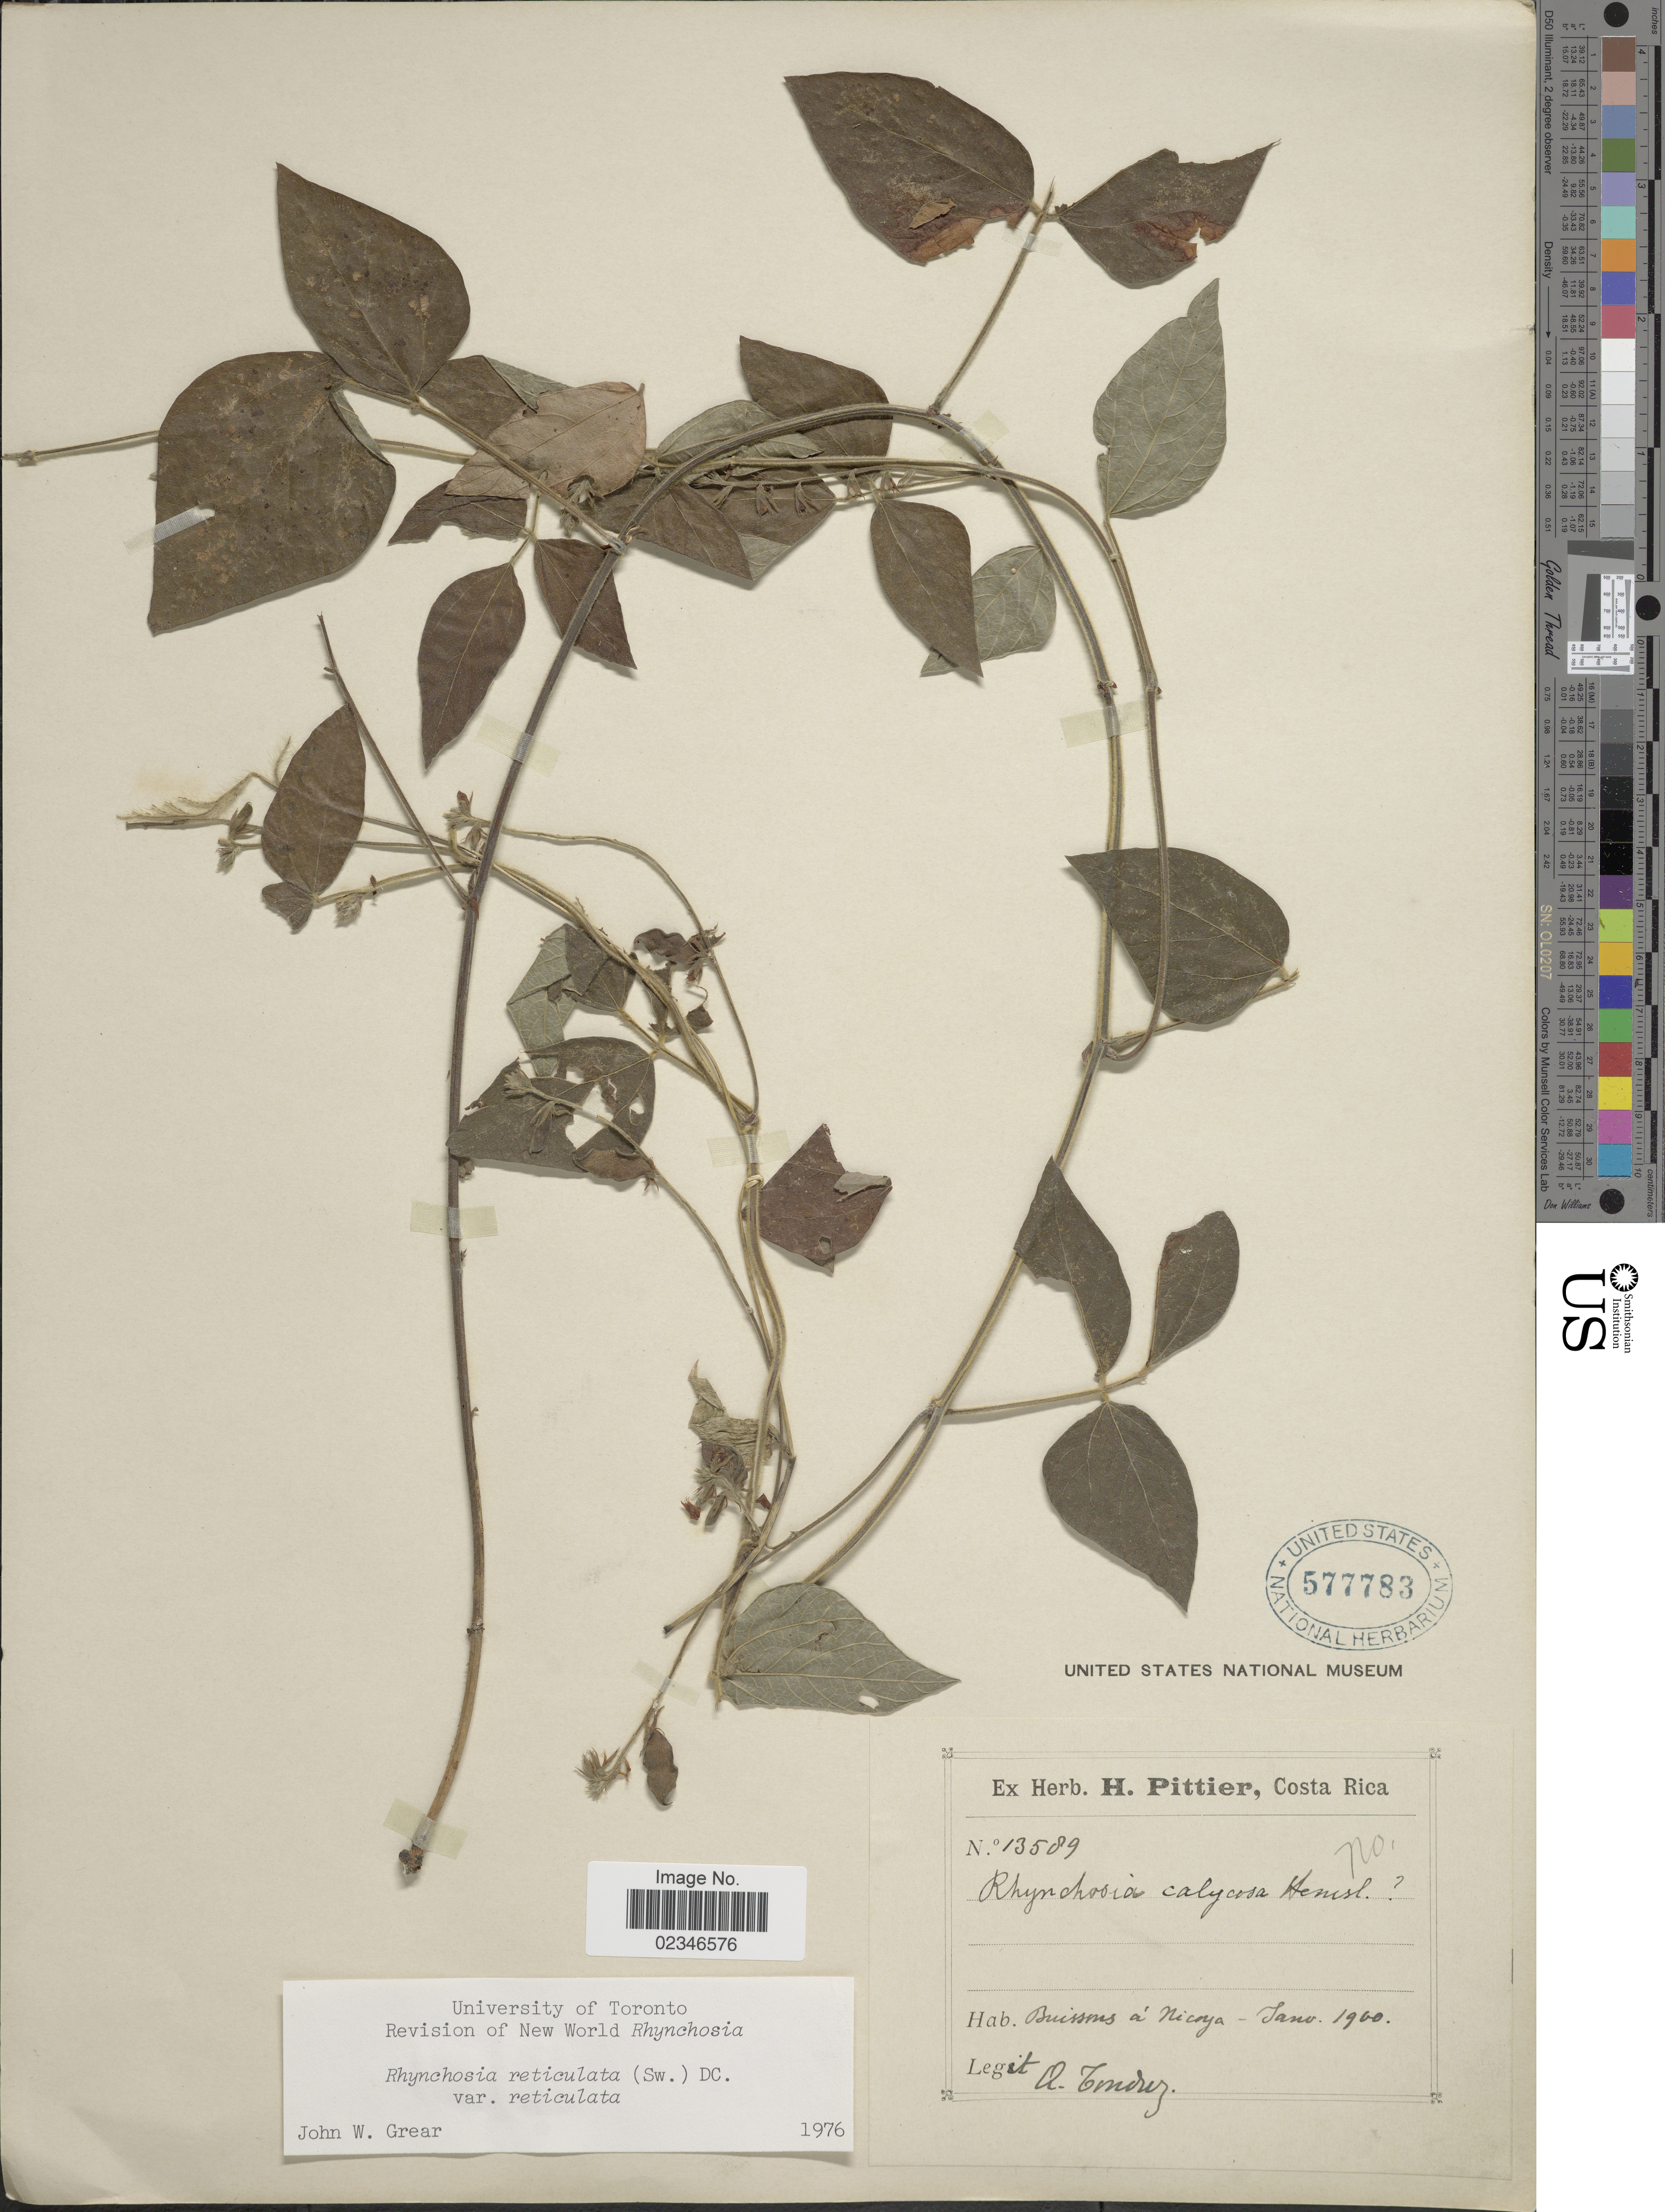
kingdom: Plantae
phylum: Tracheophyta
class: Magnoliopsida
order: Fabales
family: Fabaceae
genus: Rhynchosia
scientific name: Rhynchosia reticulata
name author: (Sw.) DC.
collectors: A. Tonduz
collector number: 13589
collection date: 1900-01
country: Costa Rica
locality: Buissons a Nicoya.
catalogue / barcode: US 577783